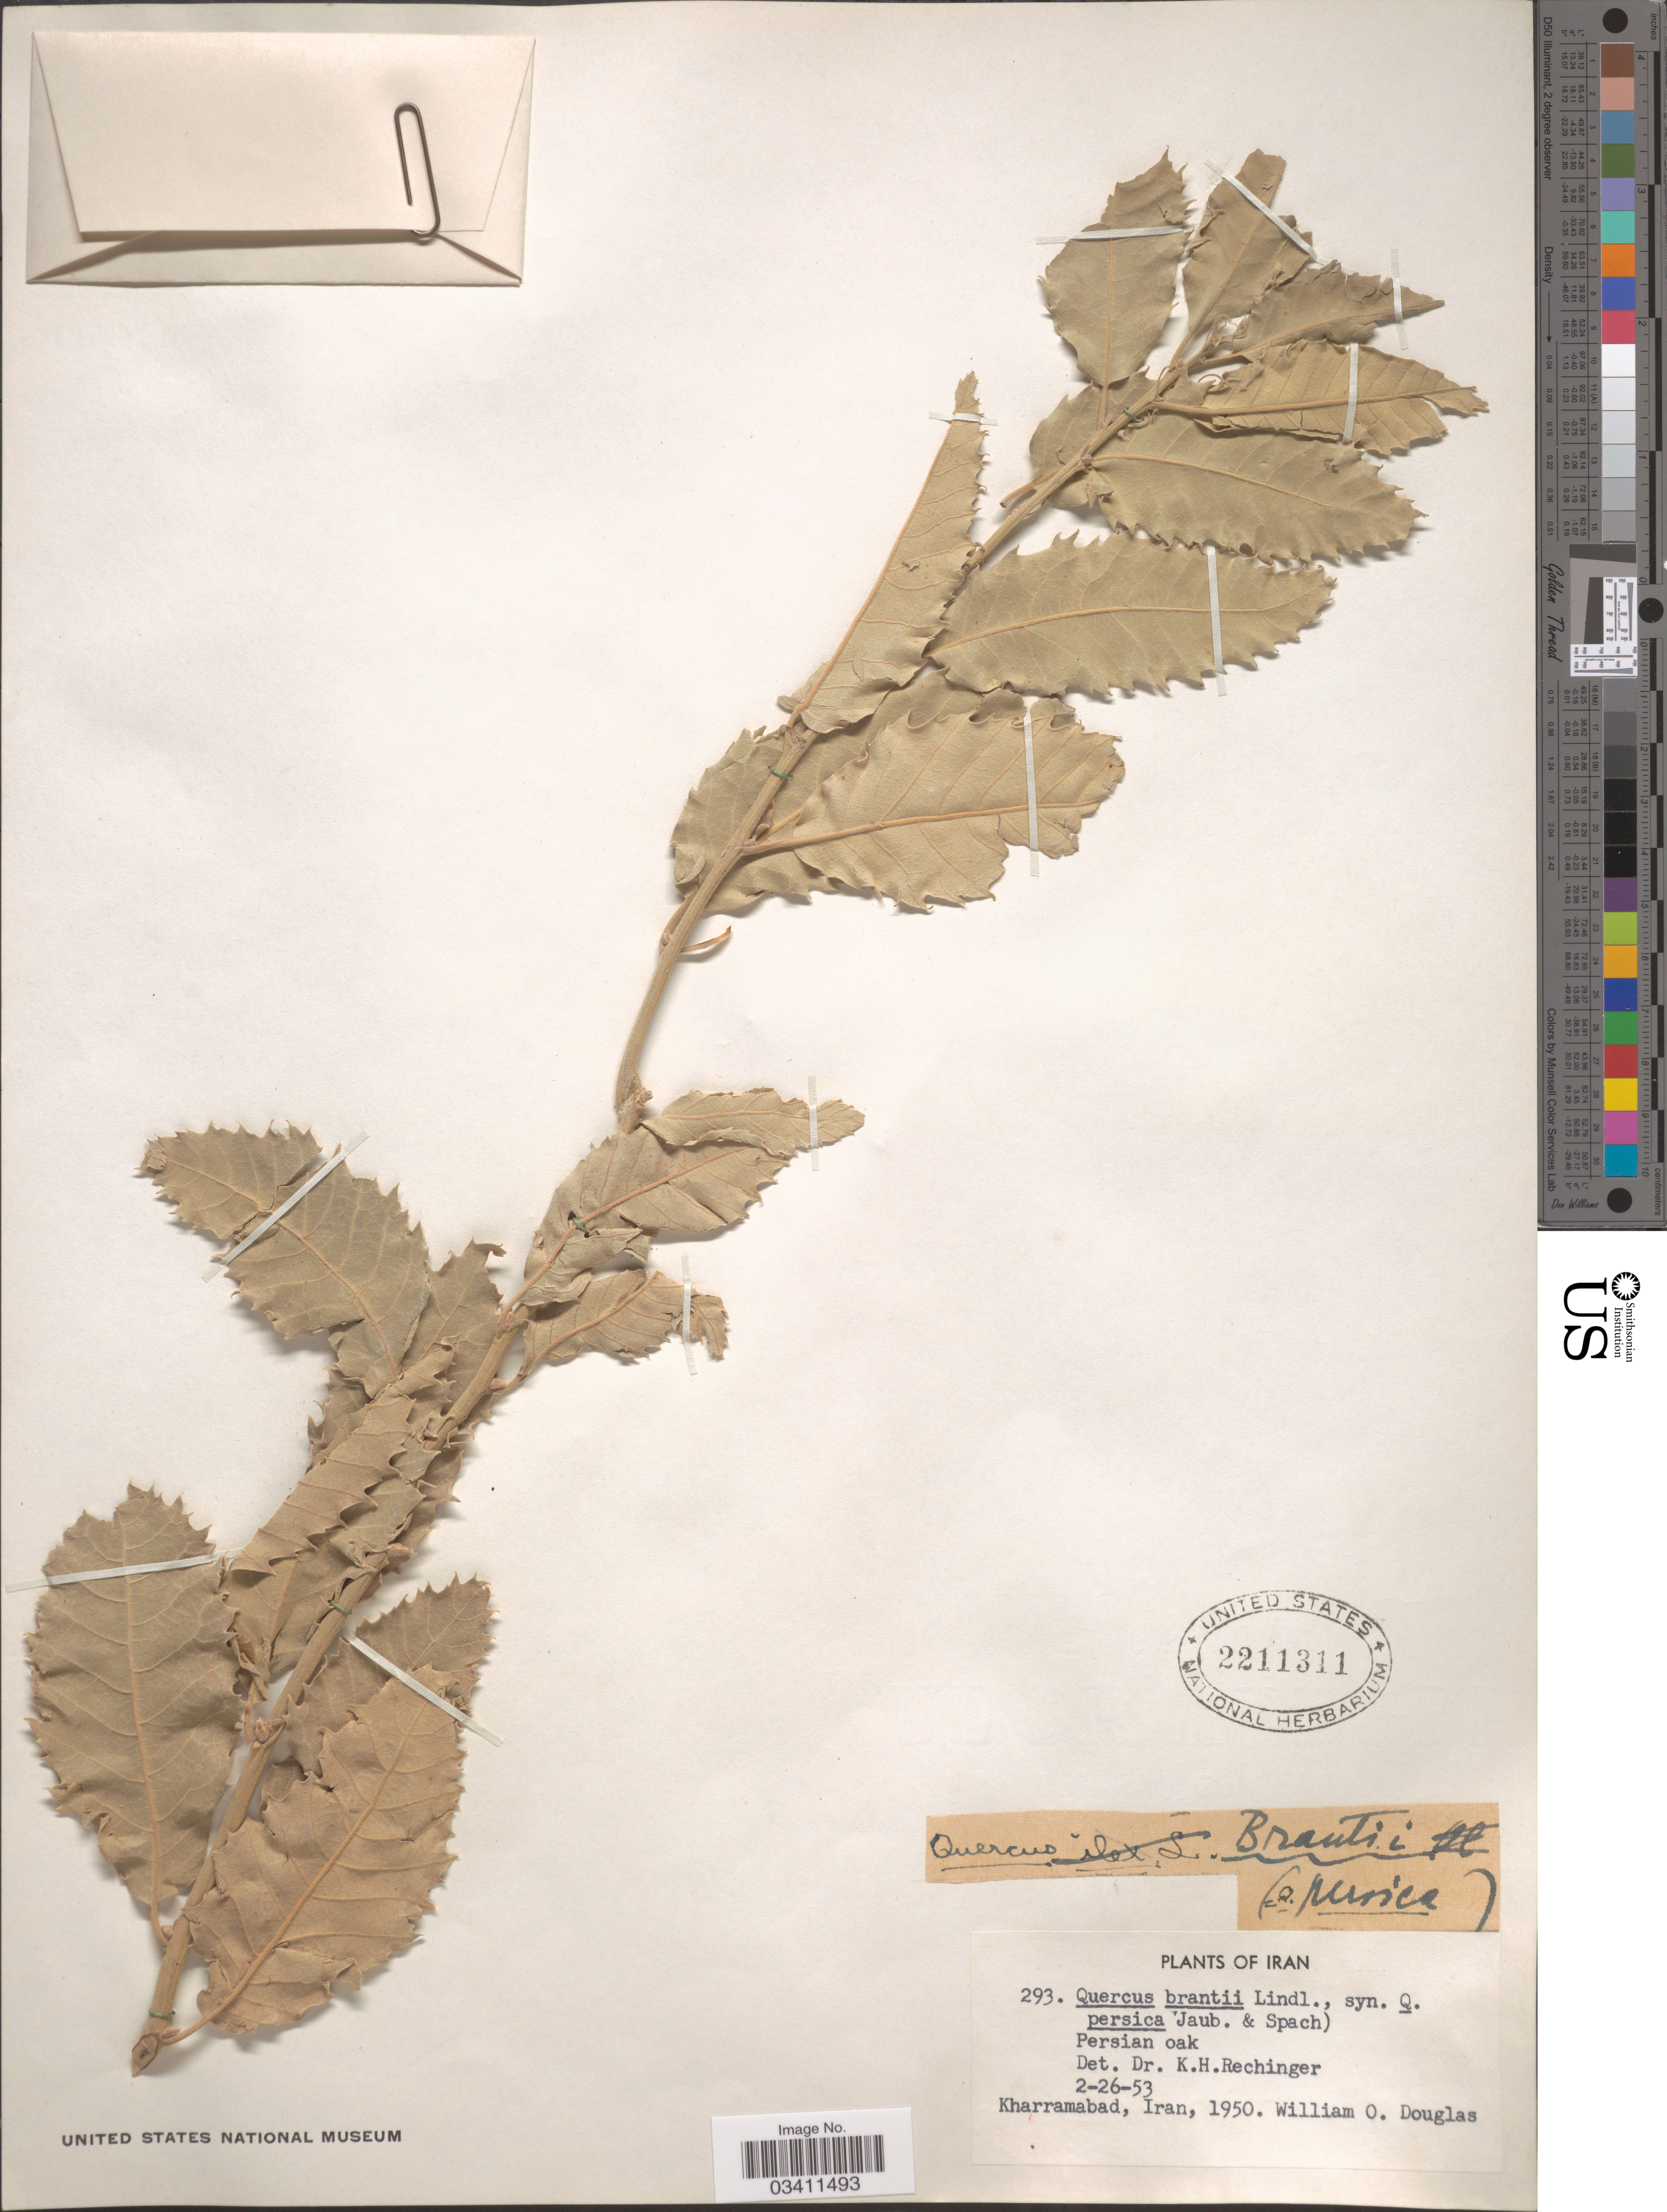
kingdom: Plantae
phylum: Tracheophyta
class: Magnoliopsida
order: Fagales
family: Fagaceae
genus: Quercus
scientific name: Quercus brantii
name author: Lindl.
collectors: W. Douglas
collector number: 293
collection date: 1950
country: Iran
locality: Kharramabad.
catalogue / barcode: US 2211311